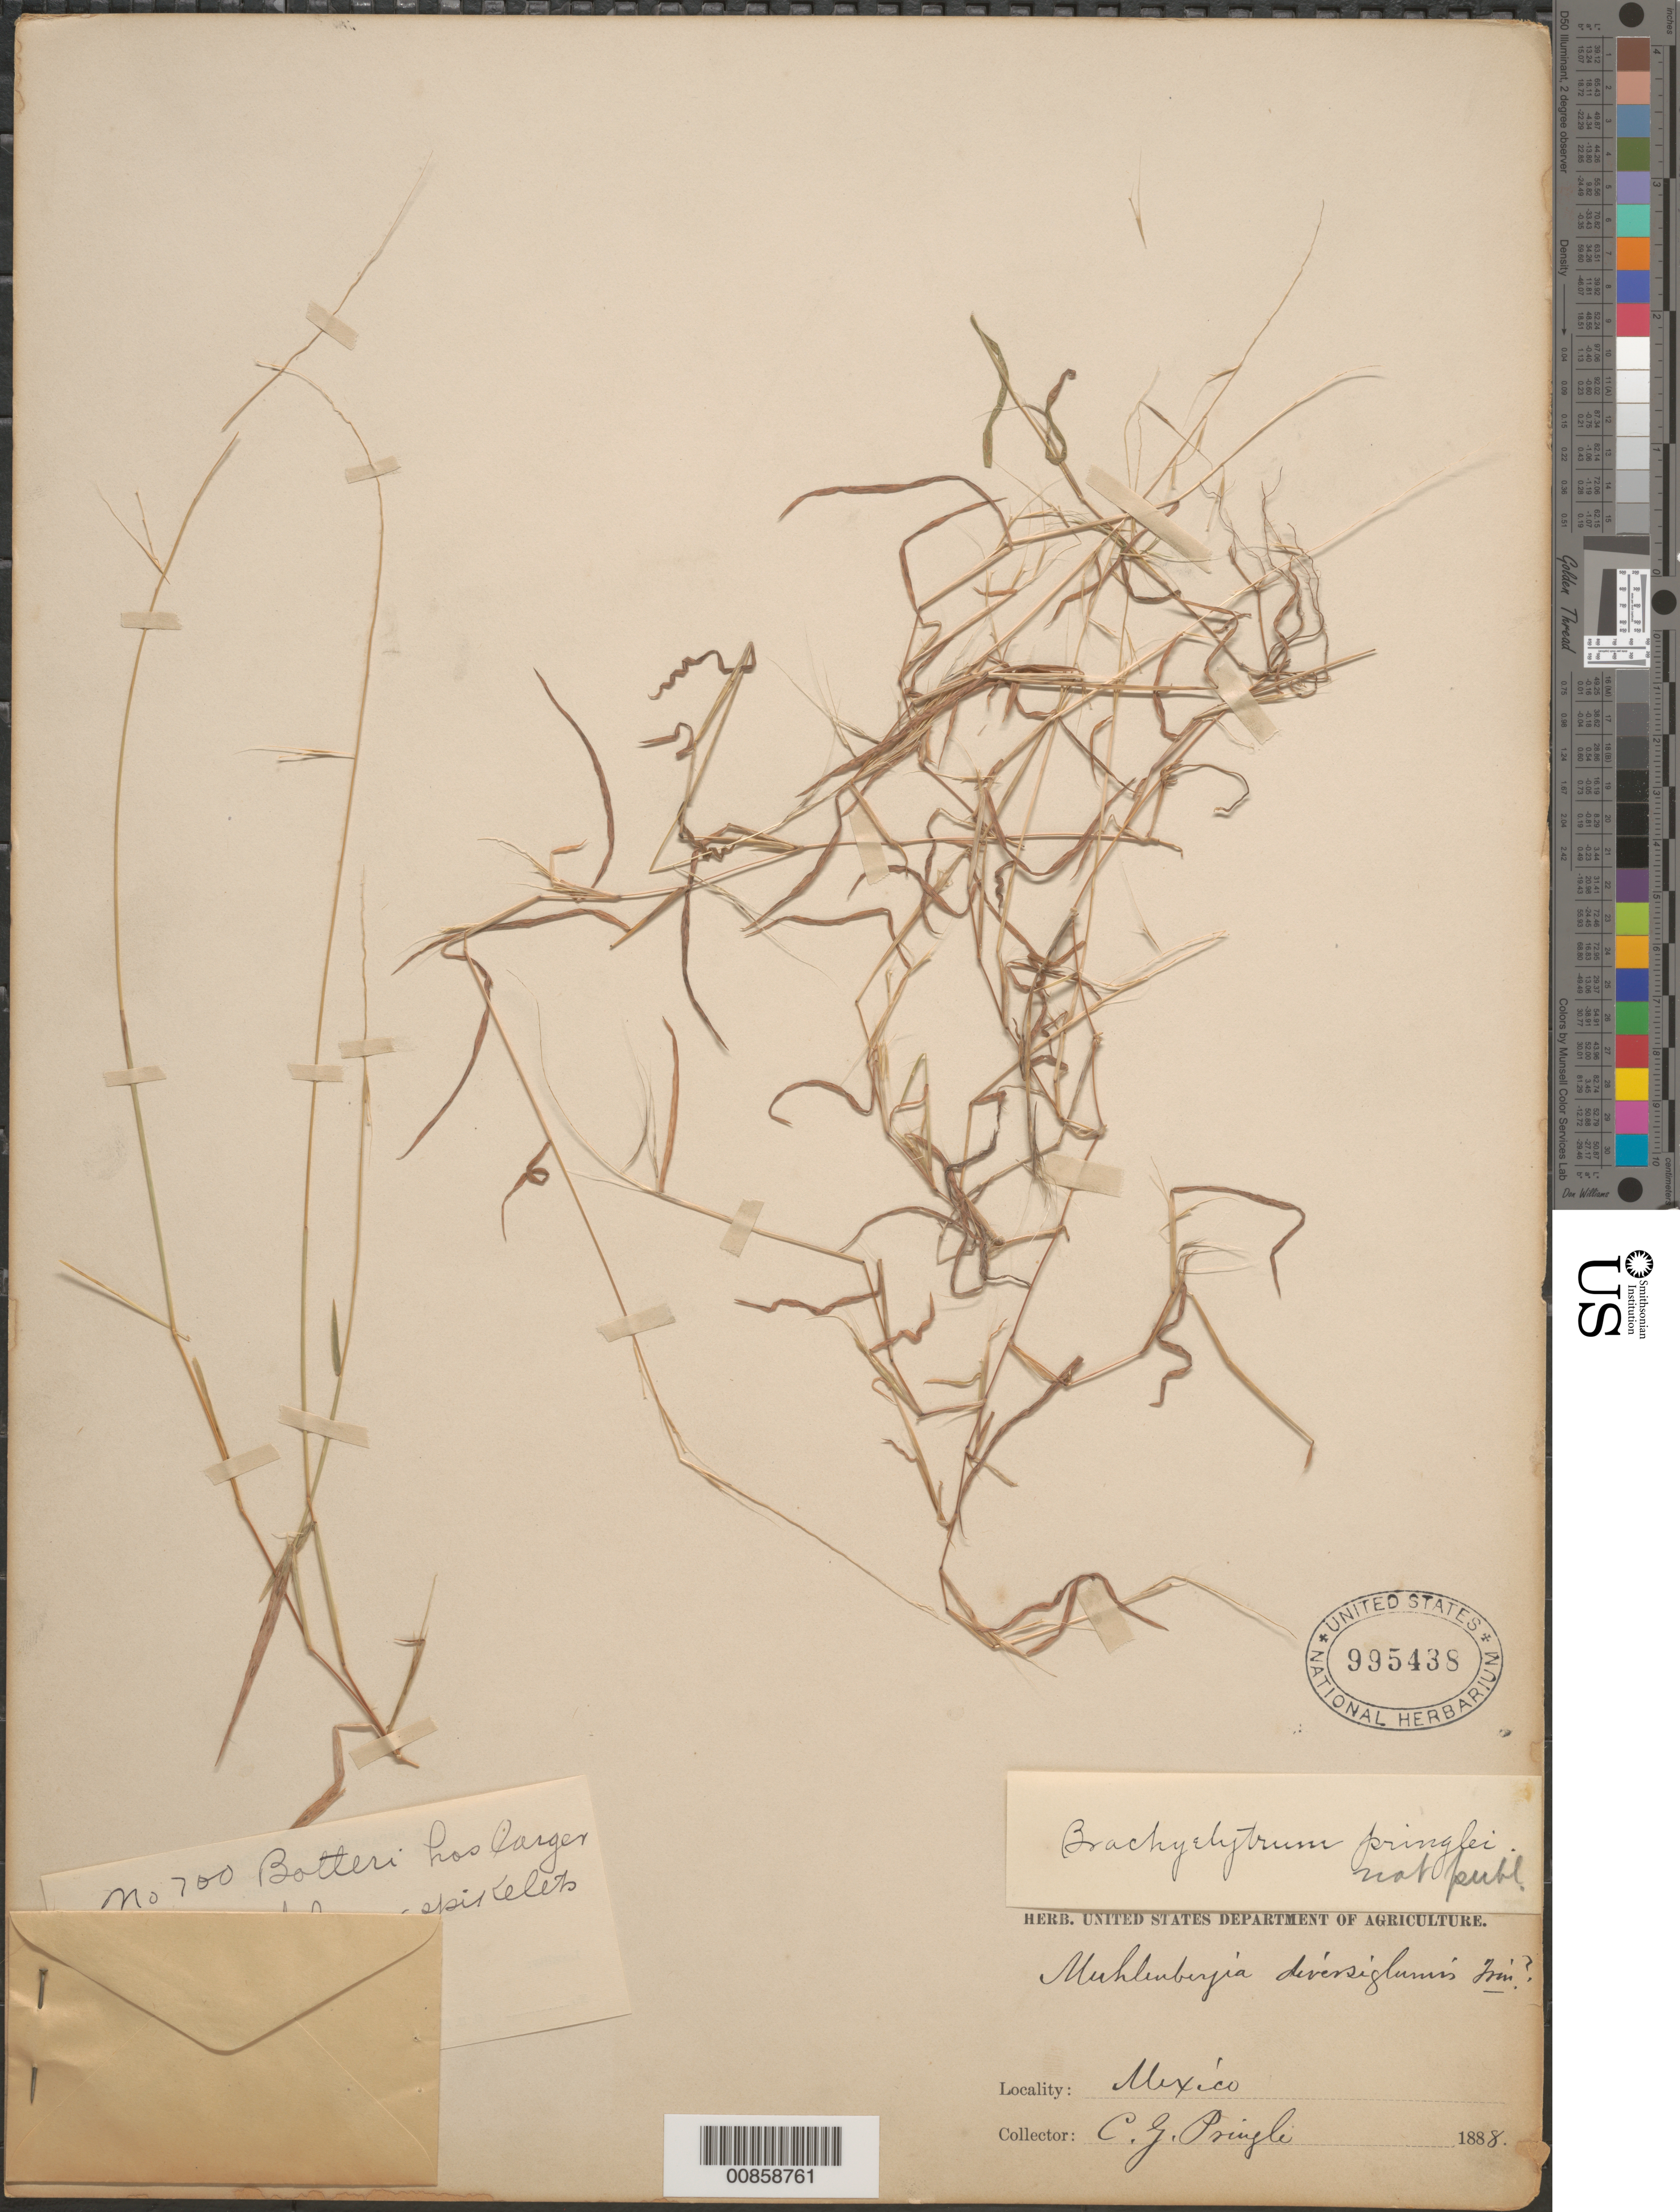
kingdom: Plantae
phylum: Tracheophyta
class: Liliopsida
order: Poales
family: Poaceae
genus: Muhlenbergia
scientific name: Muhlenbergia diversiglumis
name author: Trin.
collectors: C. G. Pringle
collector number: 700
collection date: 1888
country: Mexico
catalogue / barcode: US 995438